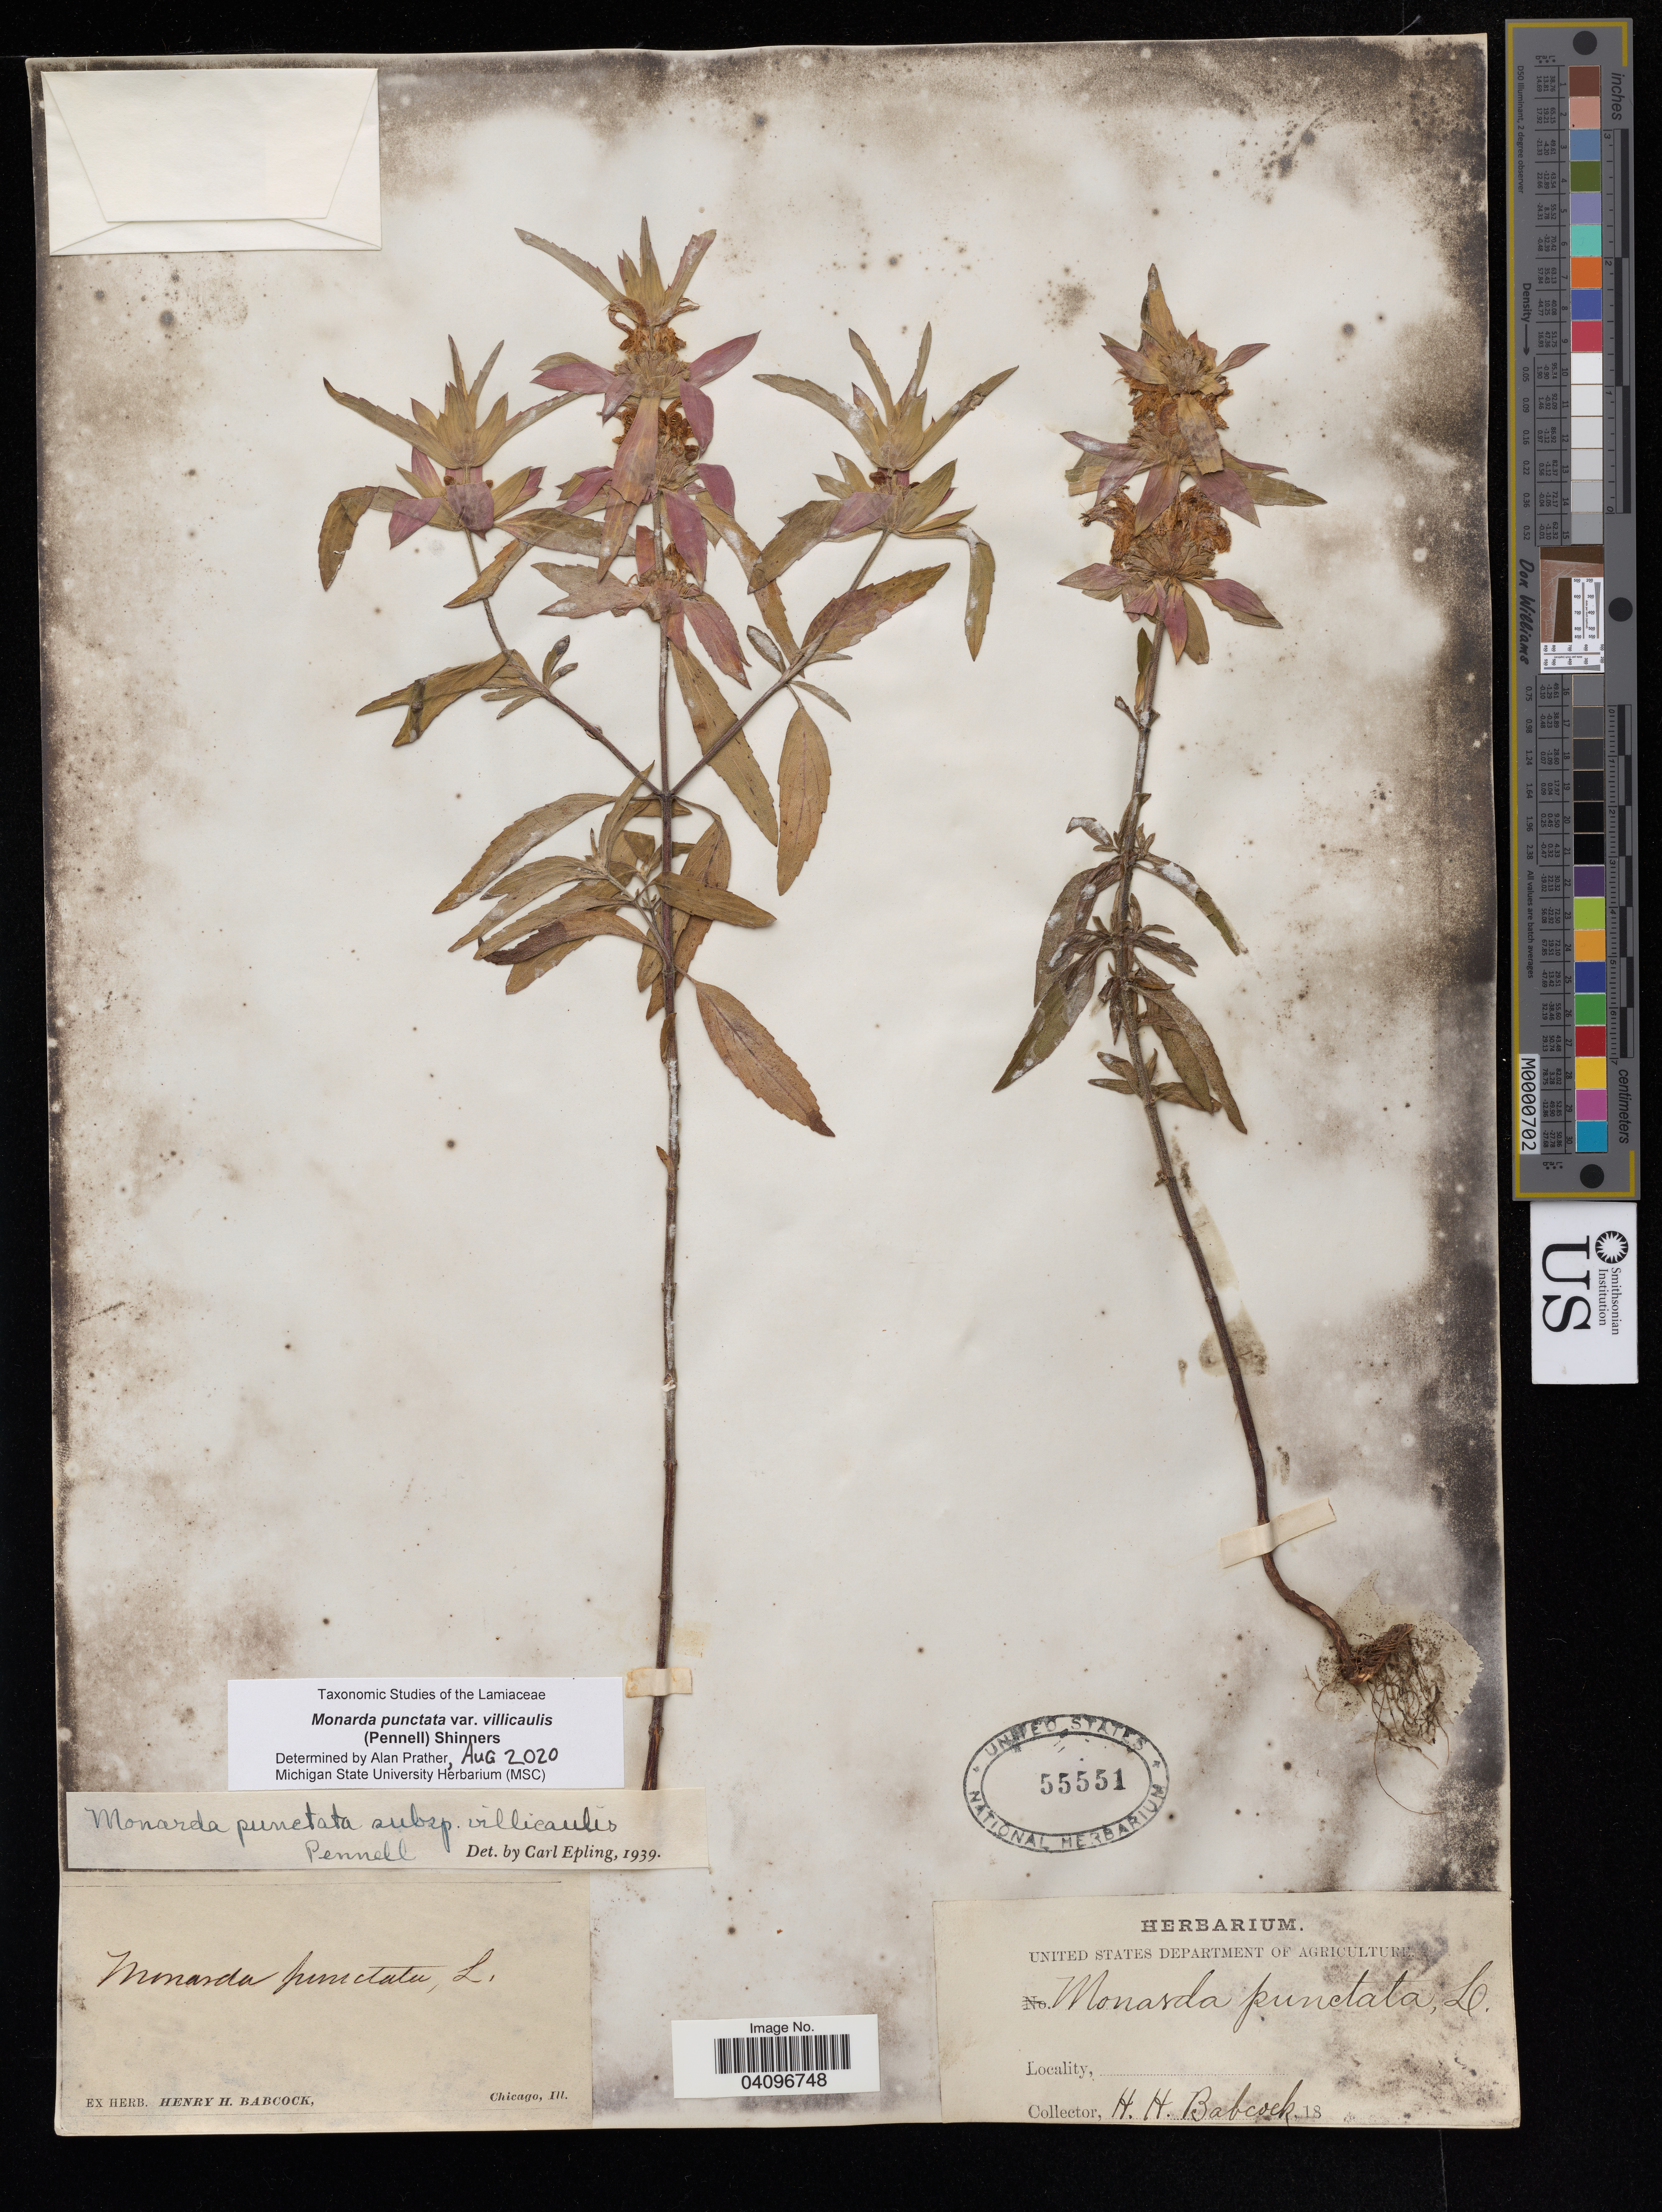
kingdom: Plantae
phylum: Tracheophyta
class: Magnoliopsida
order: Lamiales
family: Lamiaceae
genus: Monarda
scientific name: Monarda punctata var. villicaulis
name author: (Pennell) Shinners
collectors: H. Babcock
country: United States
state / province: Illinois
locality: Chicago.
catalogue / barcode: US 55551